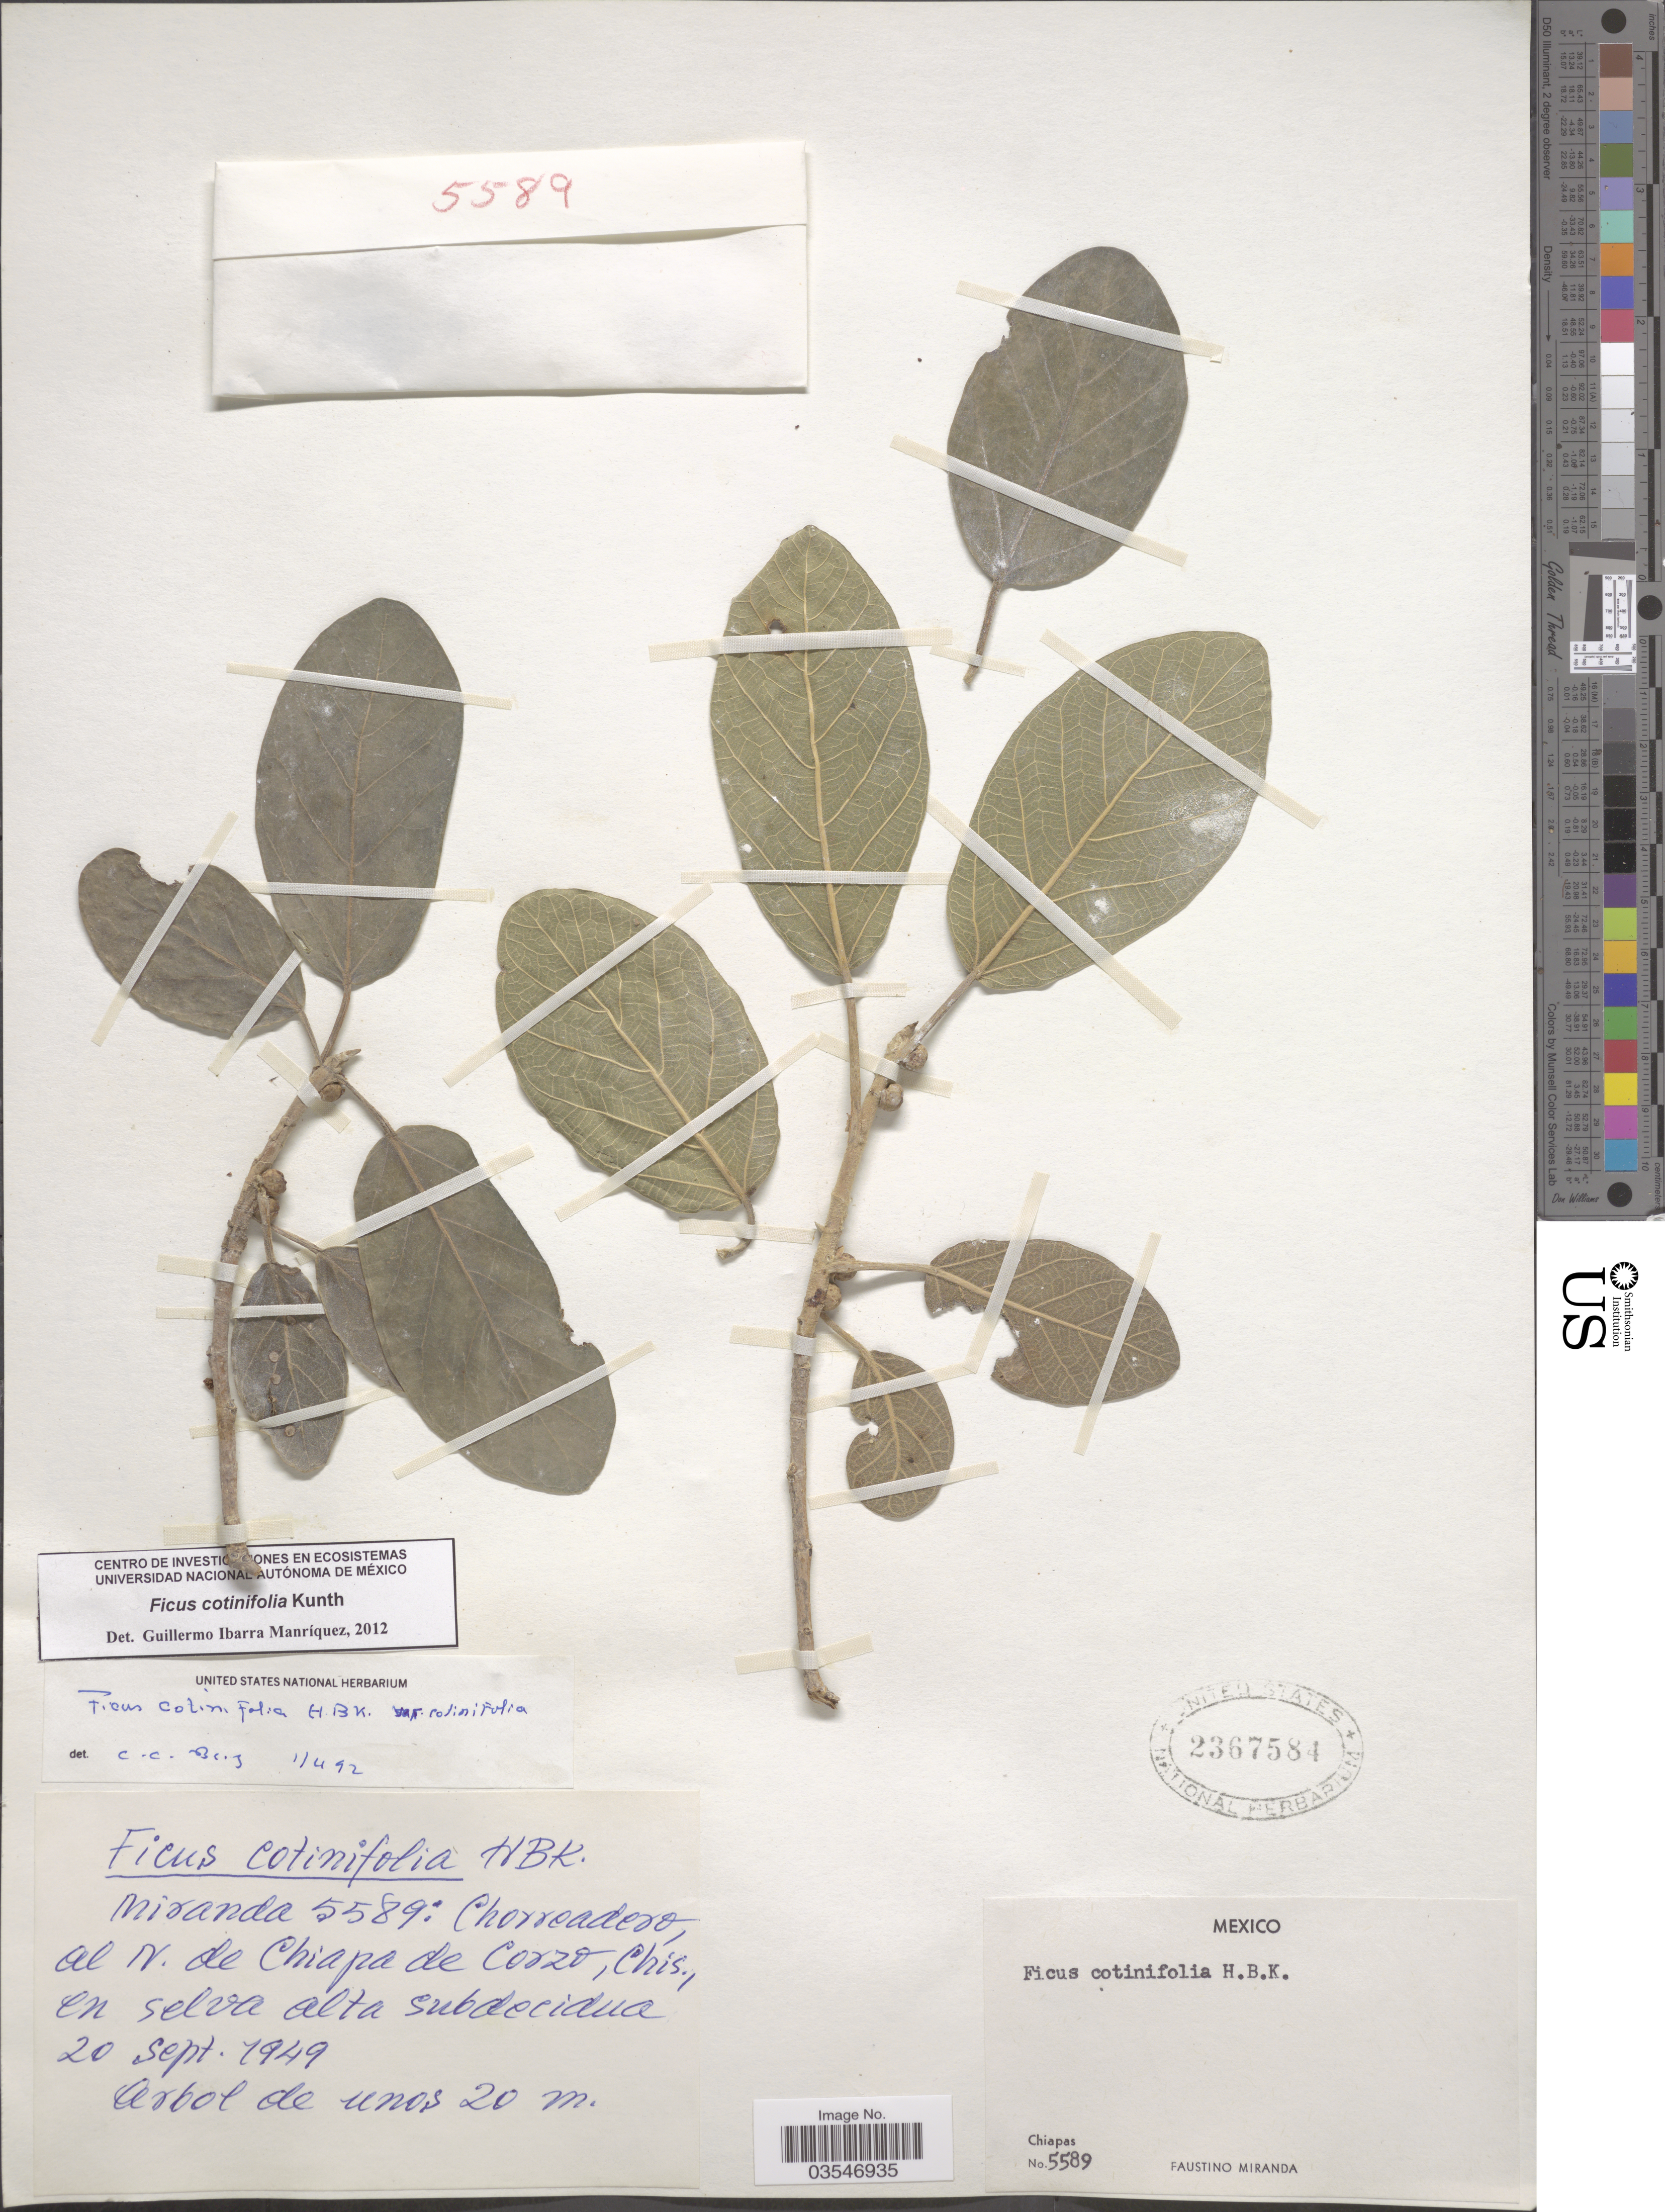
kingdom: Plantae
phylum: Tracheophyta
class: Magnoliopsida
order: Rosales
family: Moraceae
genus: Ficus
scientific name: Ficus cotinifolia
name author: Kunth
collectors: F. Miranda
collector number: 5589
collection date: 1949-09-20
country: Mexico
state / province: Chiapas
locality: Al N. de Chiapa de Corzo, Chis., en selva alta subdecidua.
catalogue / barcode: US 2367584